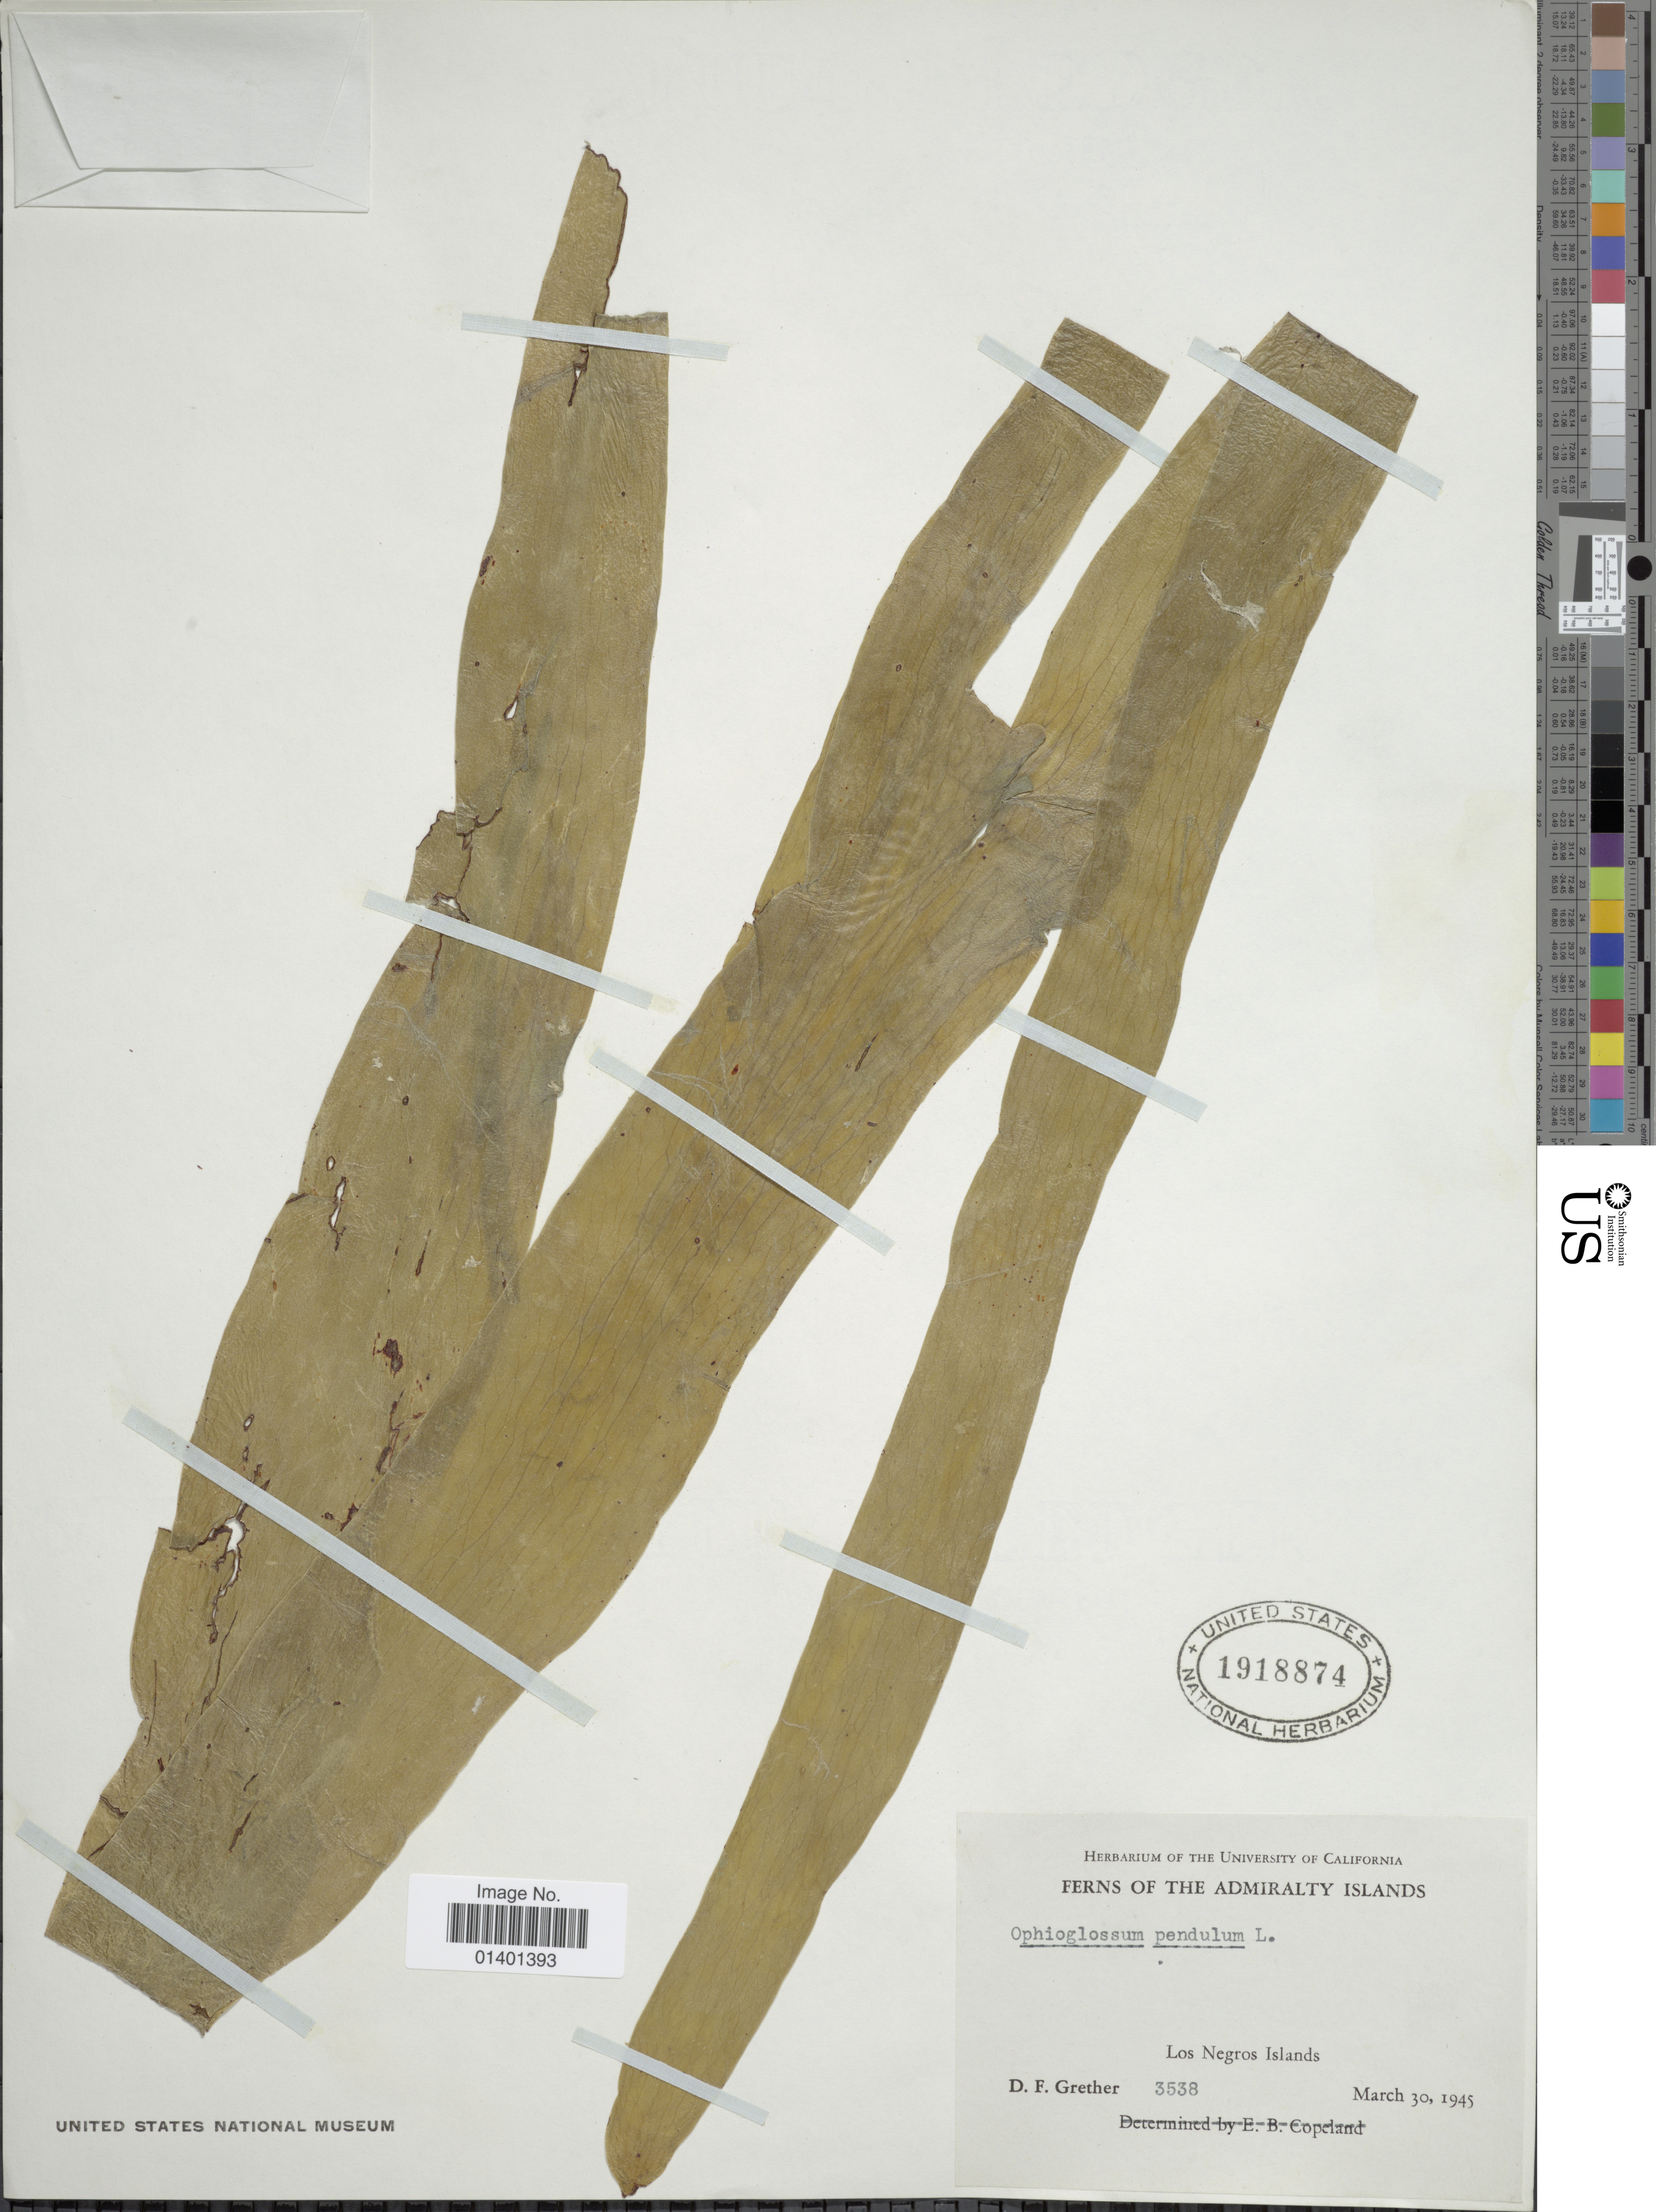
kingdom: Plantae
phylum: Tracheophyta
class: Polypodiopsida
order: Ophioglossales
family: Ophioglossaceae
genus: Ophioglossum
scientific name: Ophioglossum pendulum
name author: L.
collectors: D. F. Grether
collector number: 3538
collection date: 1945-03-30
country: Papua New Guinea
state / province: Manus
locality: Admiralty islands, Los Negros islands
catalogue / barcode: US 1918874